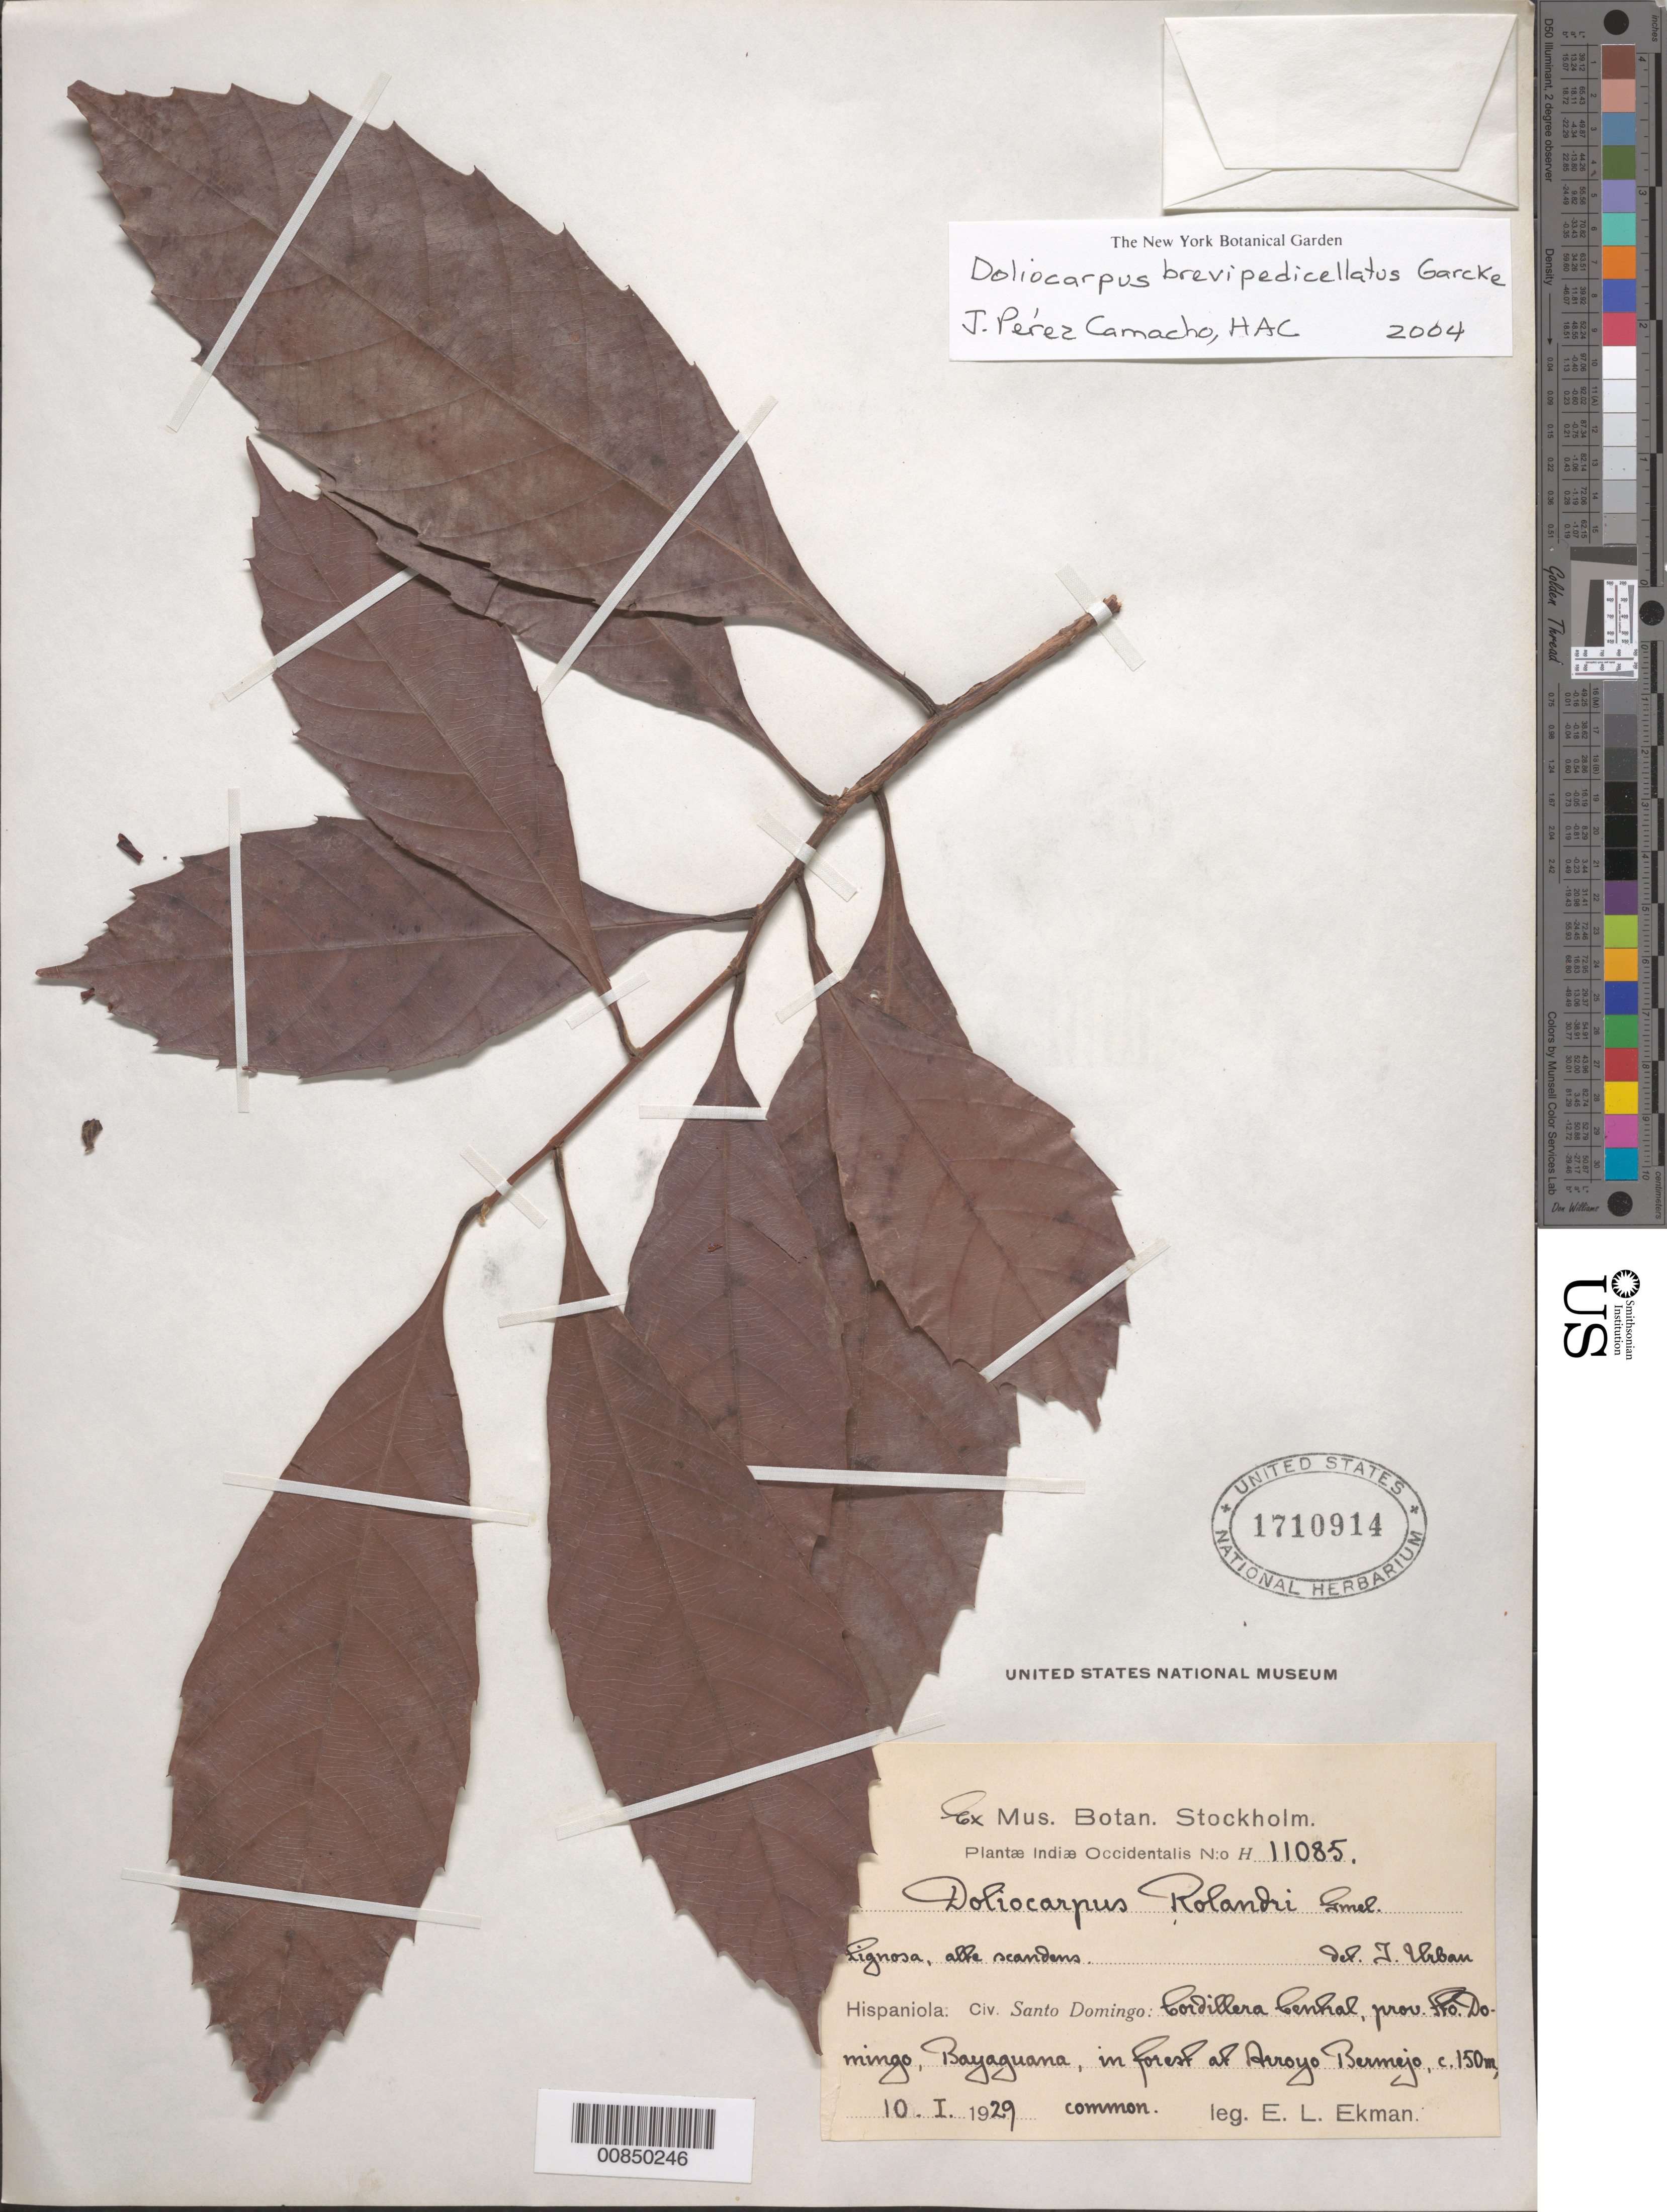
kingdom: Plantae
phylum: Tracheophyta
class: Magnoliopsida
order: Dilleniales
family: Dilleniaceae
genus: Doliocarpus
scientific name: Doliocarpus brevipedicellatus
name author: Garcke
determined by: Peréz-Camacho, J.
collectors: E. L. Ekman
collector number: H 11085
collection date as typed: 10 Jan 1929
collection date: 1929-01-10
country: Dominican Republic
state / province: Distrito Nacional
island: Hispaniola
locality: Cordillera Central, Bayaguana, at Arroyo Bermejo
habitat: In forest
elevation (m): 150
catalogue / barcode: US 1710914